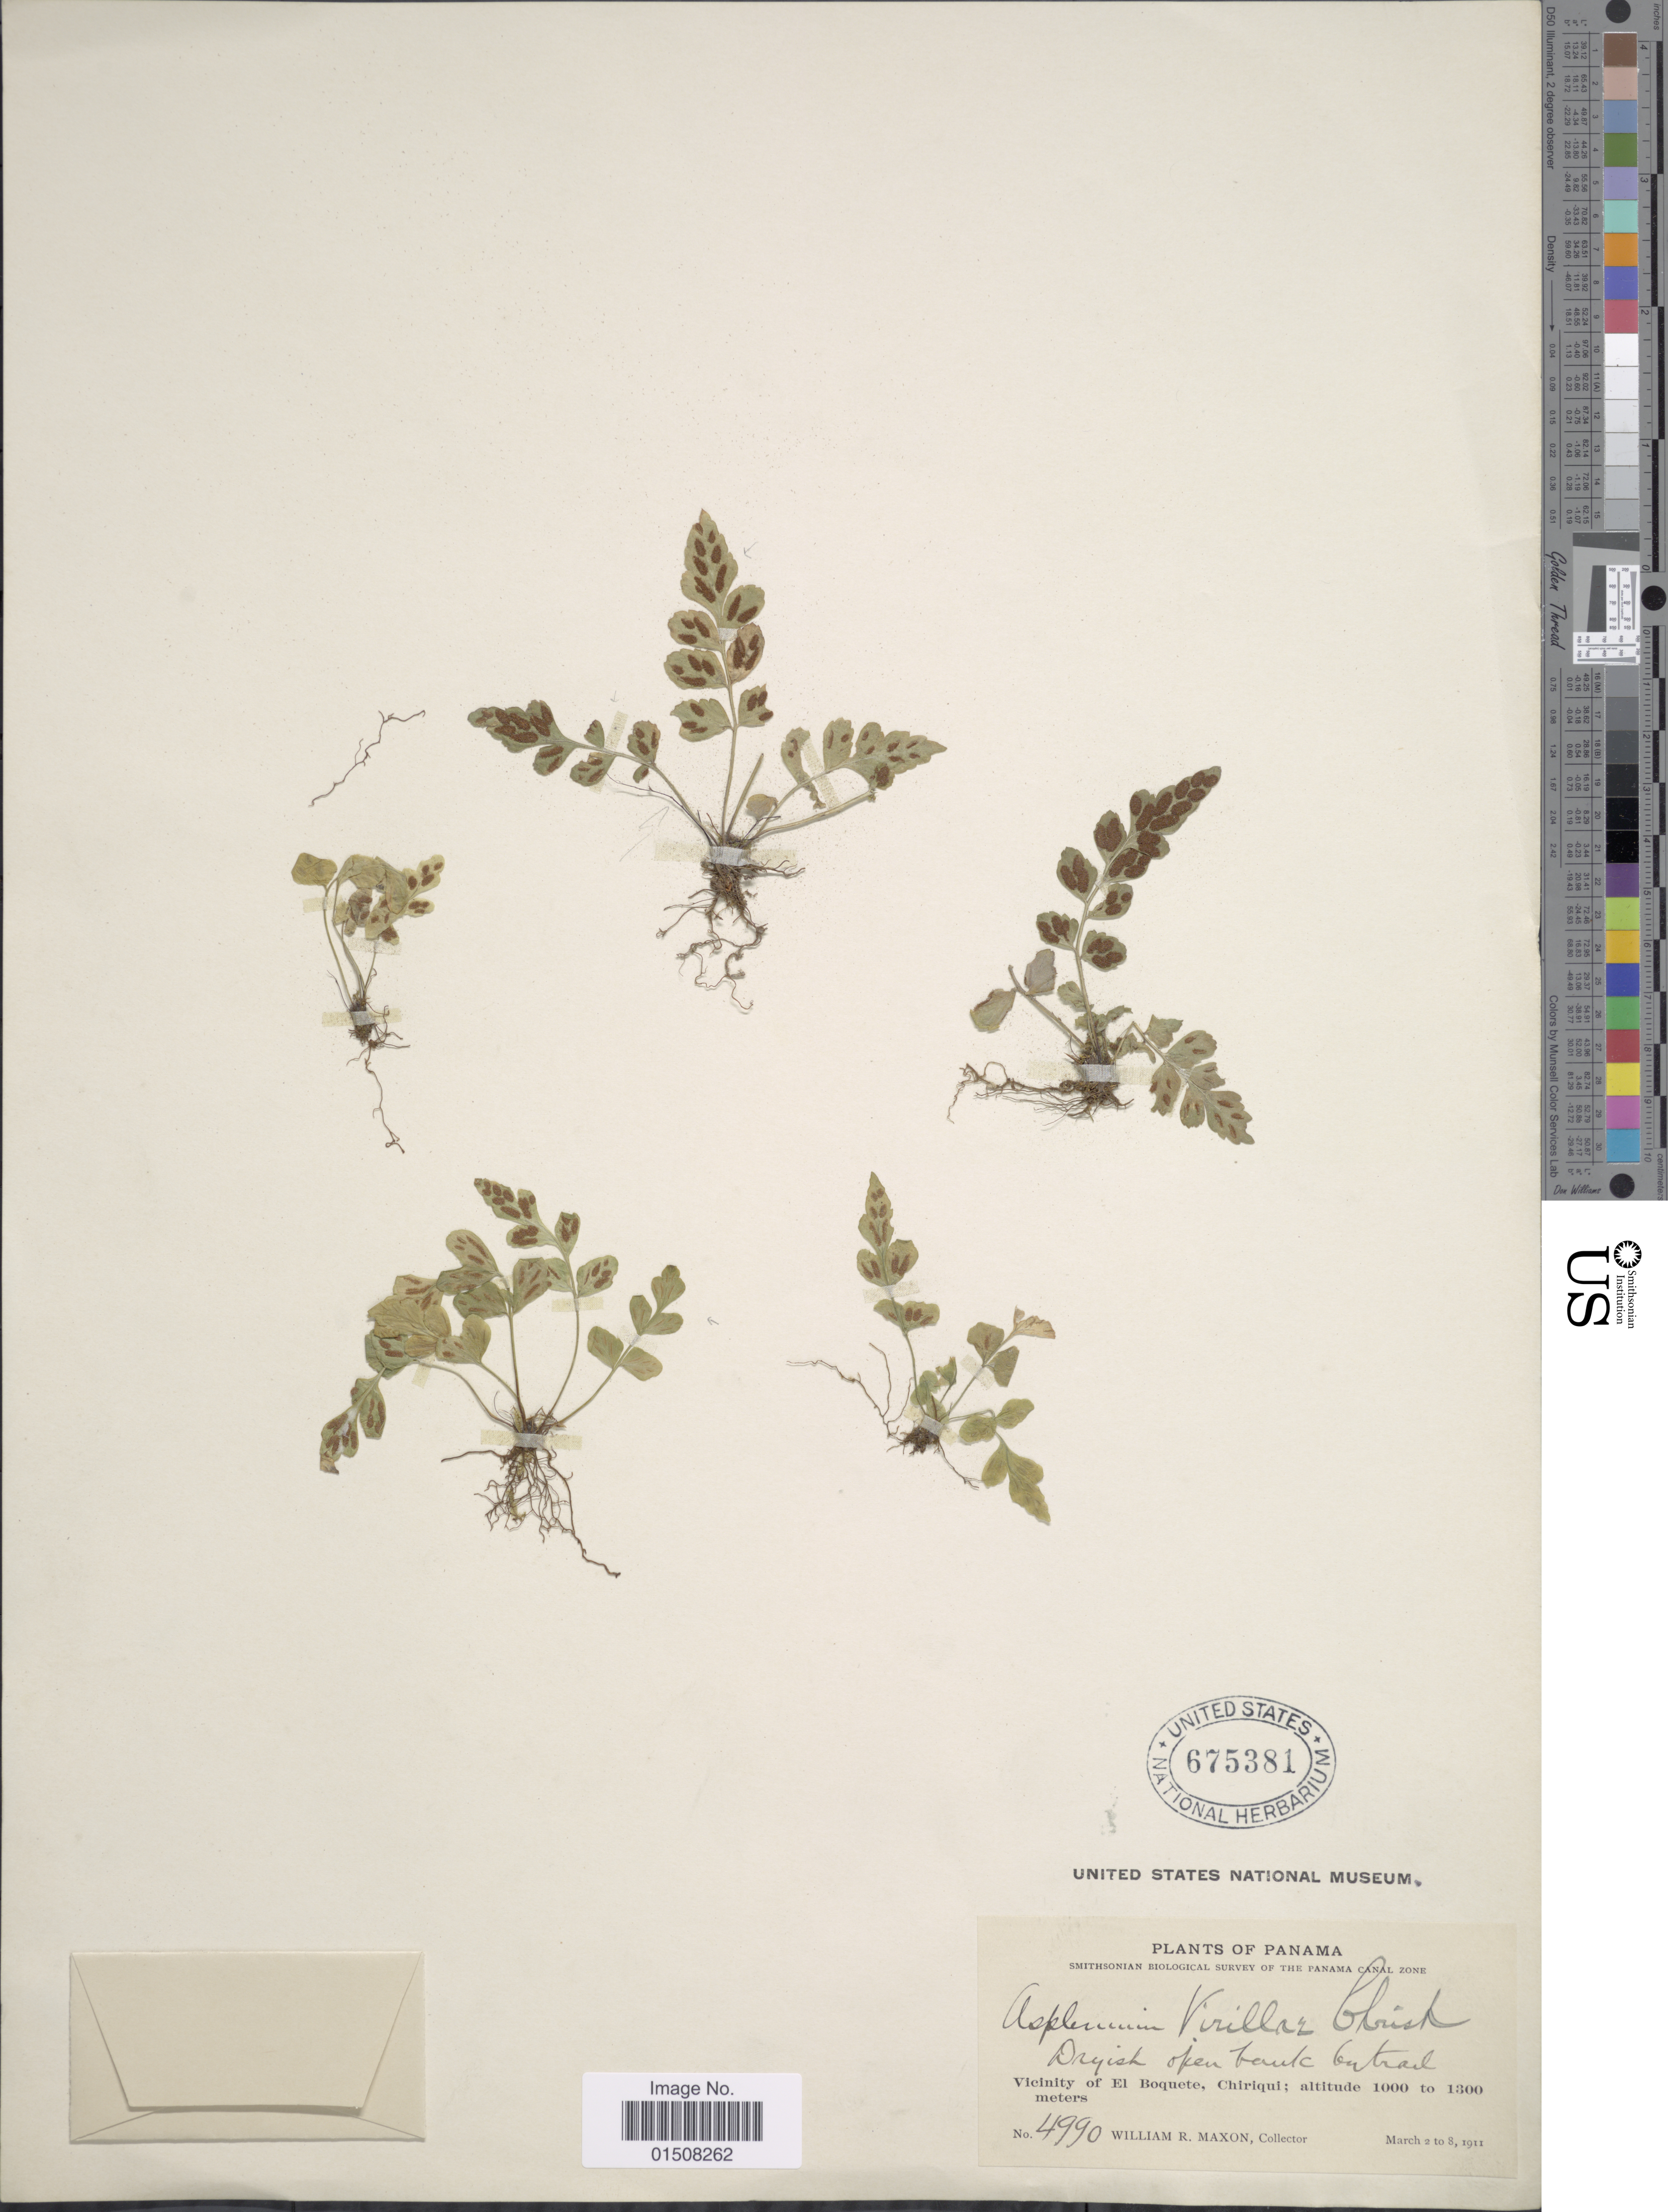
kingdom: Plantae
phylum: Tracheophyta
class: Polypodiopsida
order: Polypodiales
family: Aspleniaceae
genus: Asplenium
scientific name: Asplenium virillae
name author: Christ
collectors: W. R. Maxon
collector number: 4990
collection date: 1911-03-02/1911-03-08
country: Panama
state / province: Chiriqui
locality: Vicinity of El Boquete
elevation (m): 1000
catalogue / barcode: US 675381